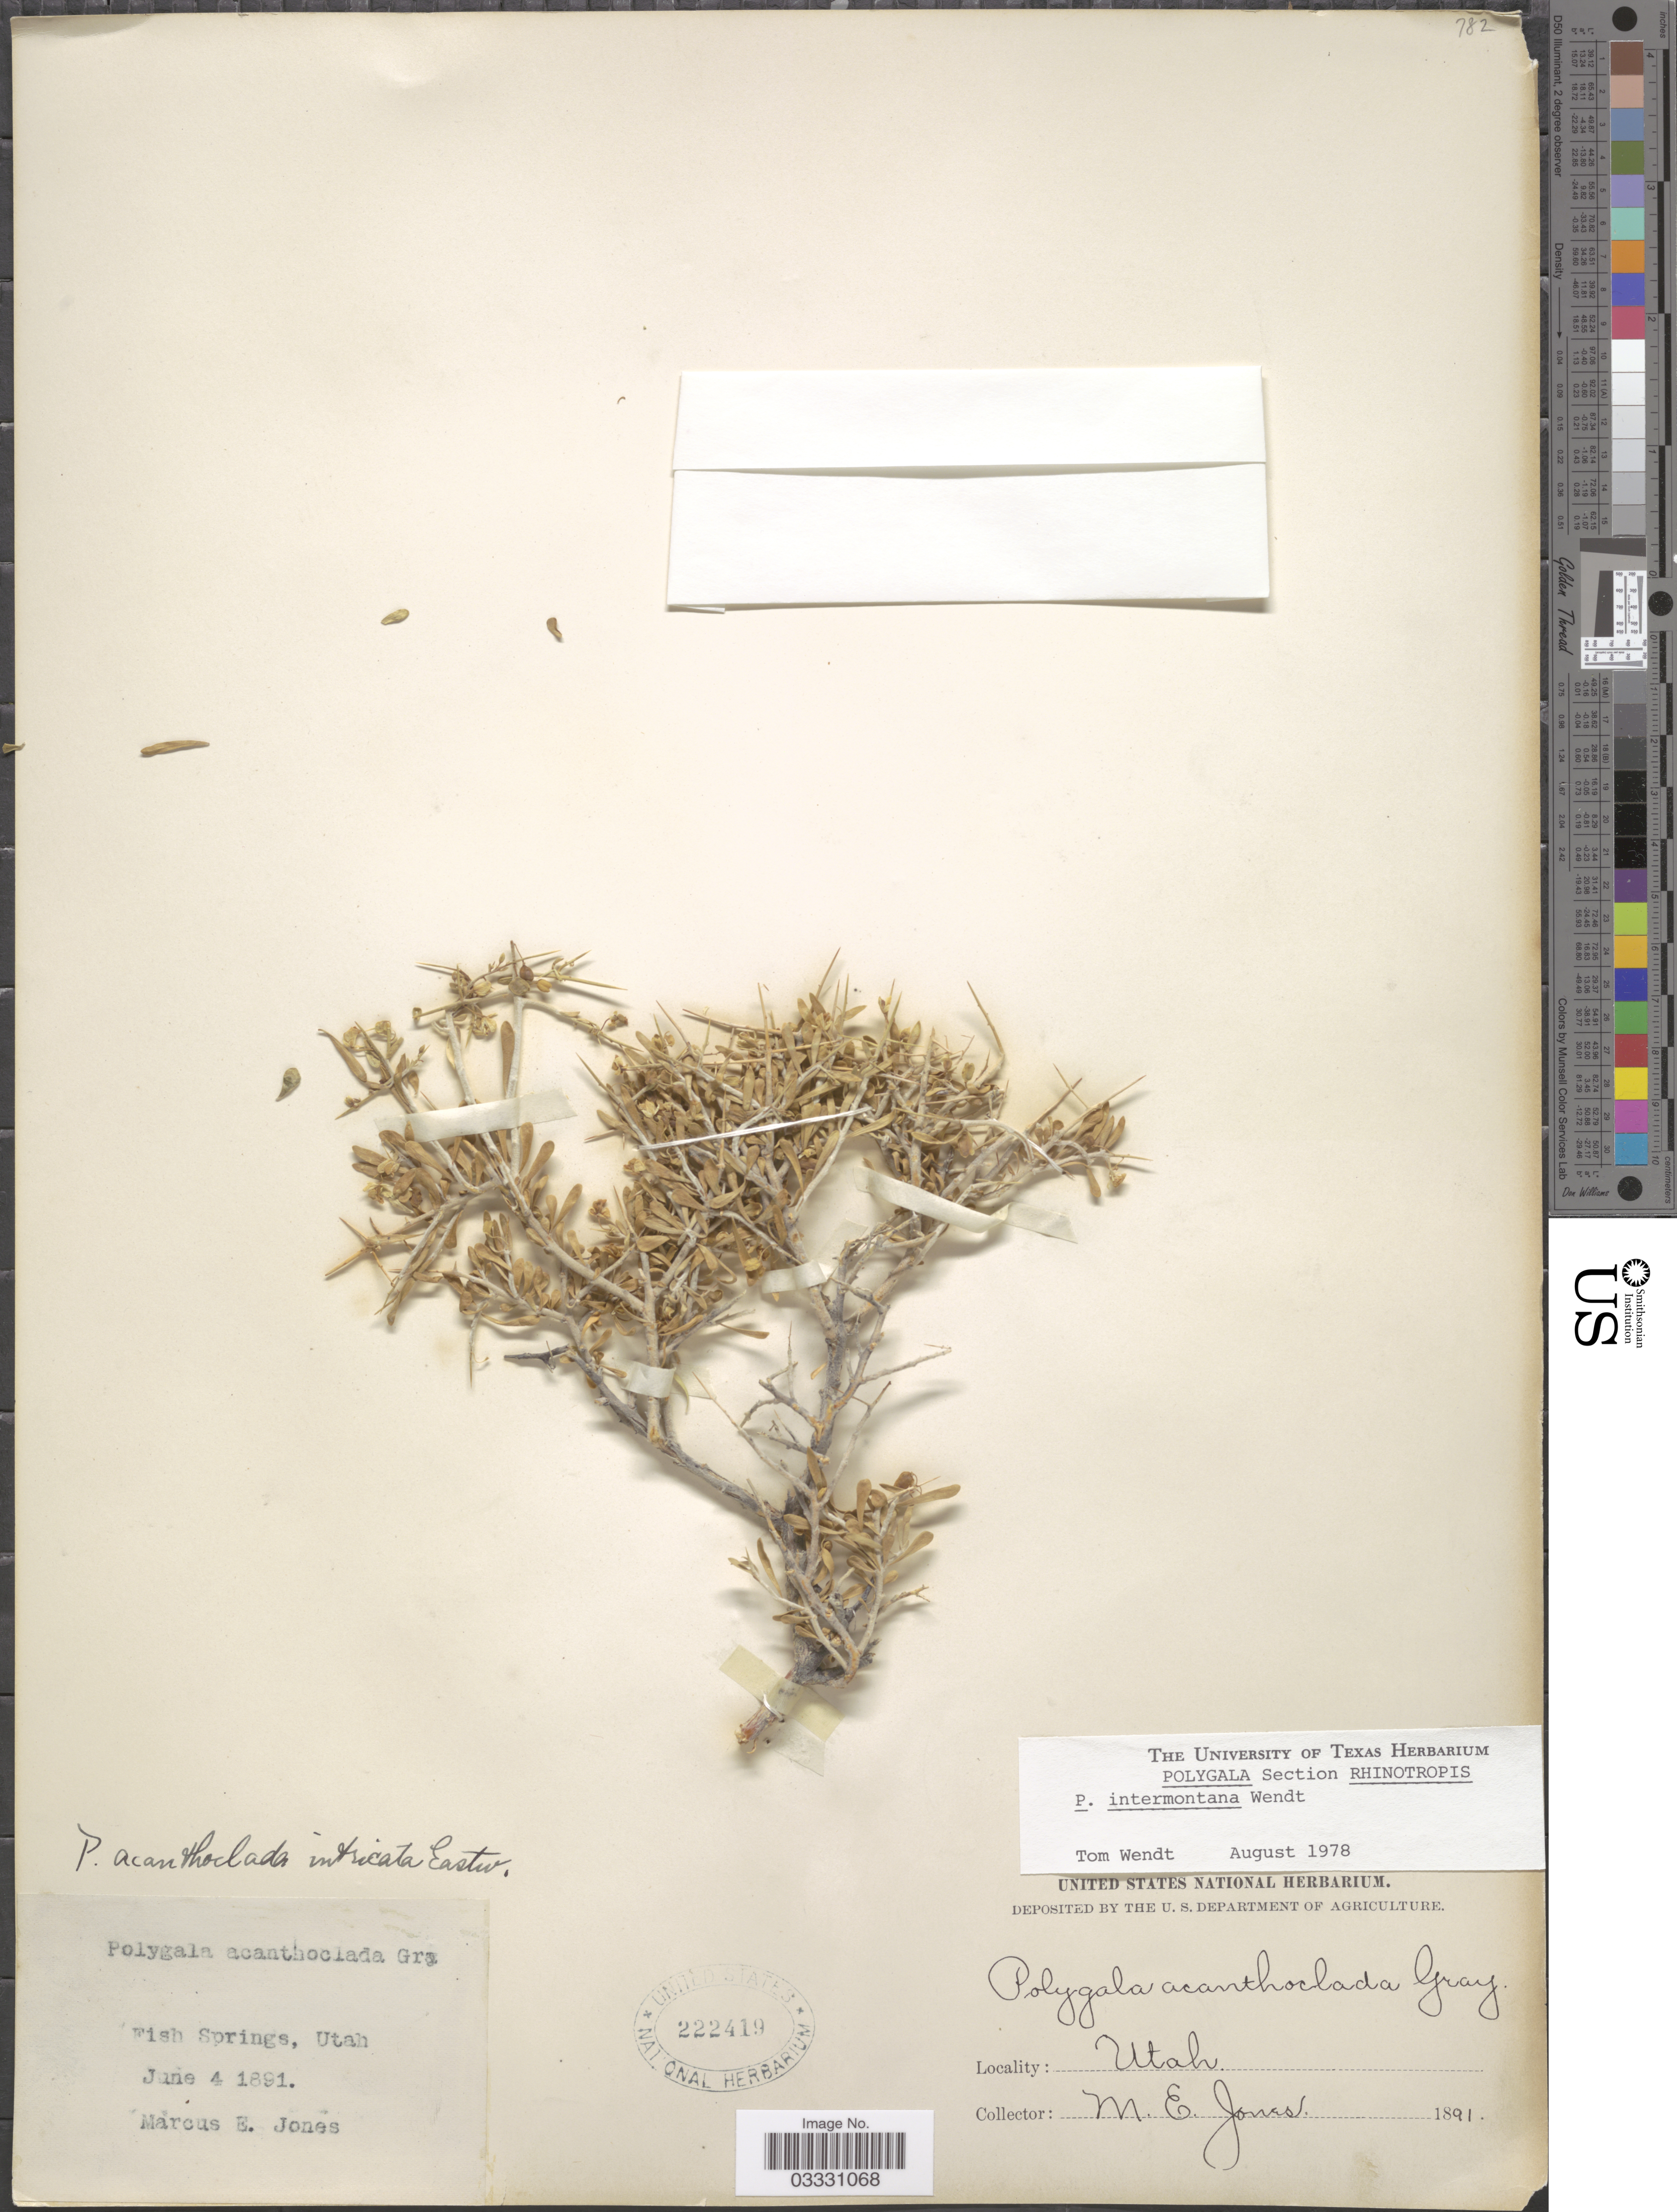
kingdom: Plantae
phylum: Tracheophyta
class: Magnoliopsida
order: Fabales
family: Polygalaceae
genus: Rhinotropis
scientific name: Rhinotropis intermontana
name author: (T. Wendt) J.R. Abbott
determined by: Strong, Mark T., (BOT), Smithsonian Institution - National Museum of Natural History (UNITED STATES)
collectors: M. E. Jones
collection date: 1891-06-04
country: United States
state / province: Utah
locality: Fish Springs.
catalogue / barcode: US 222419